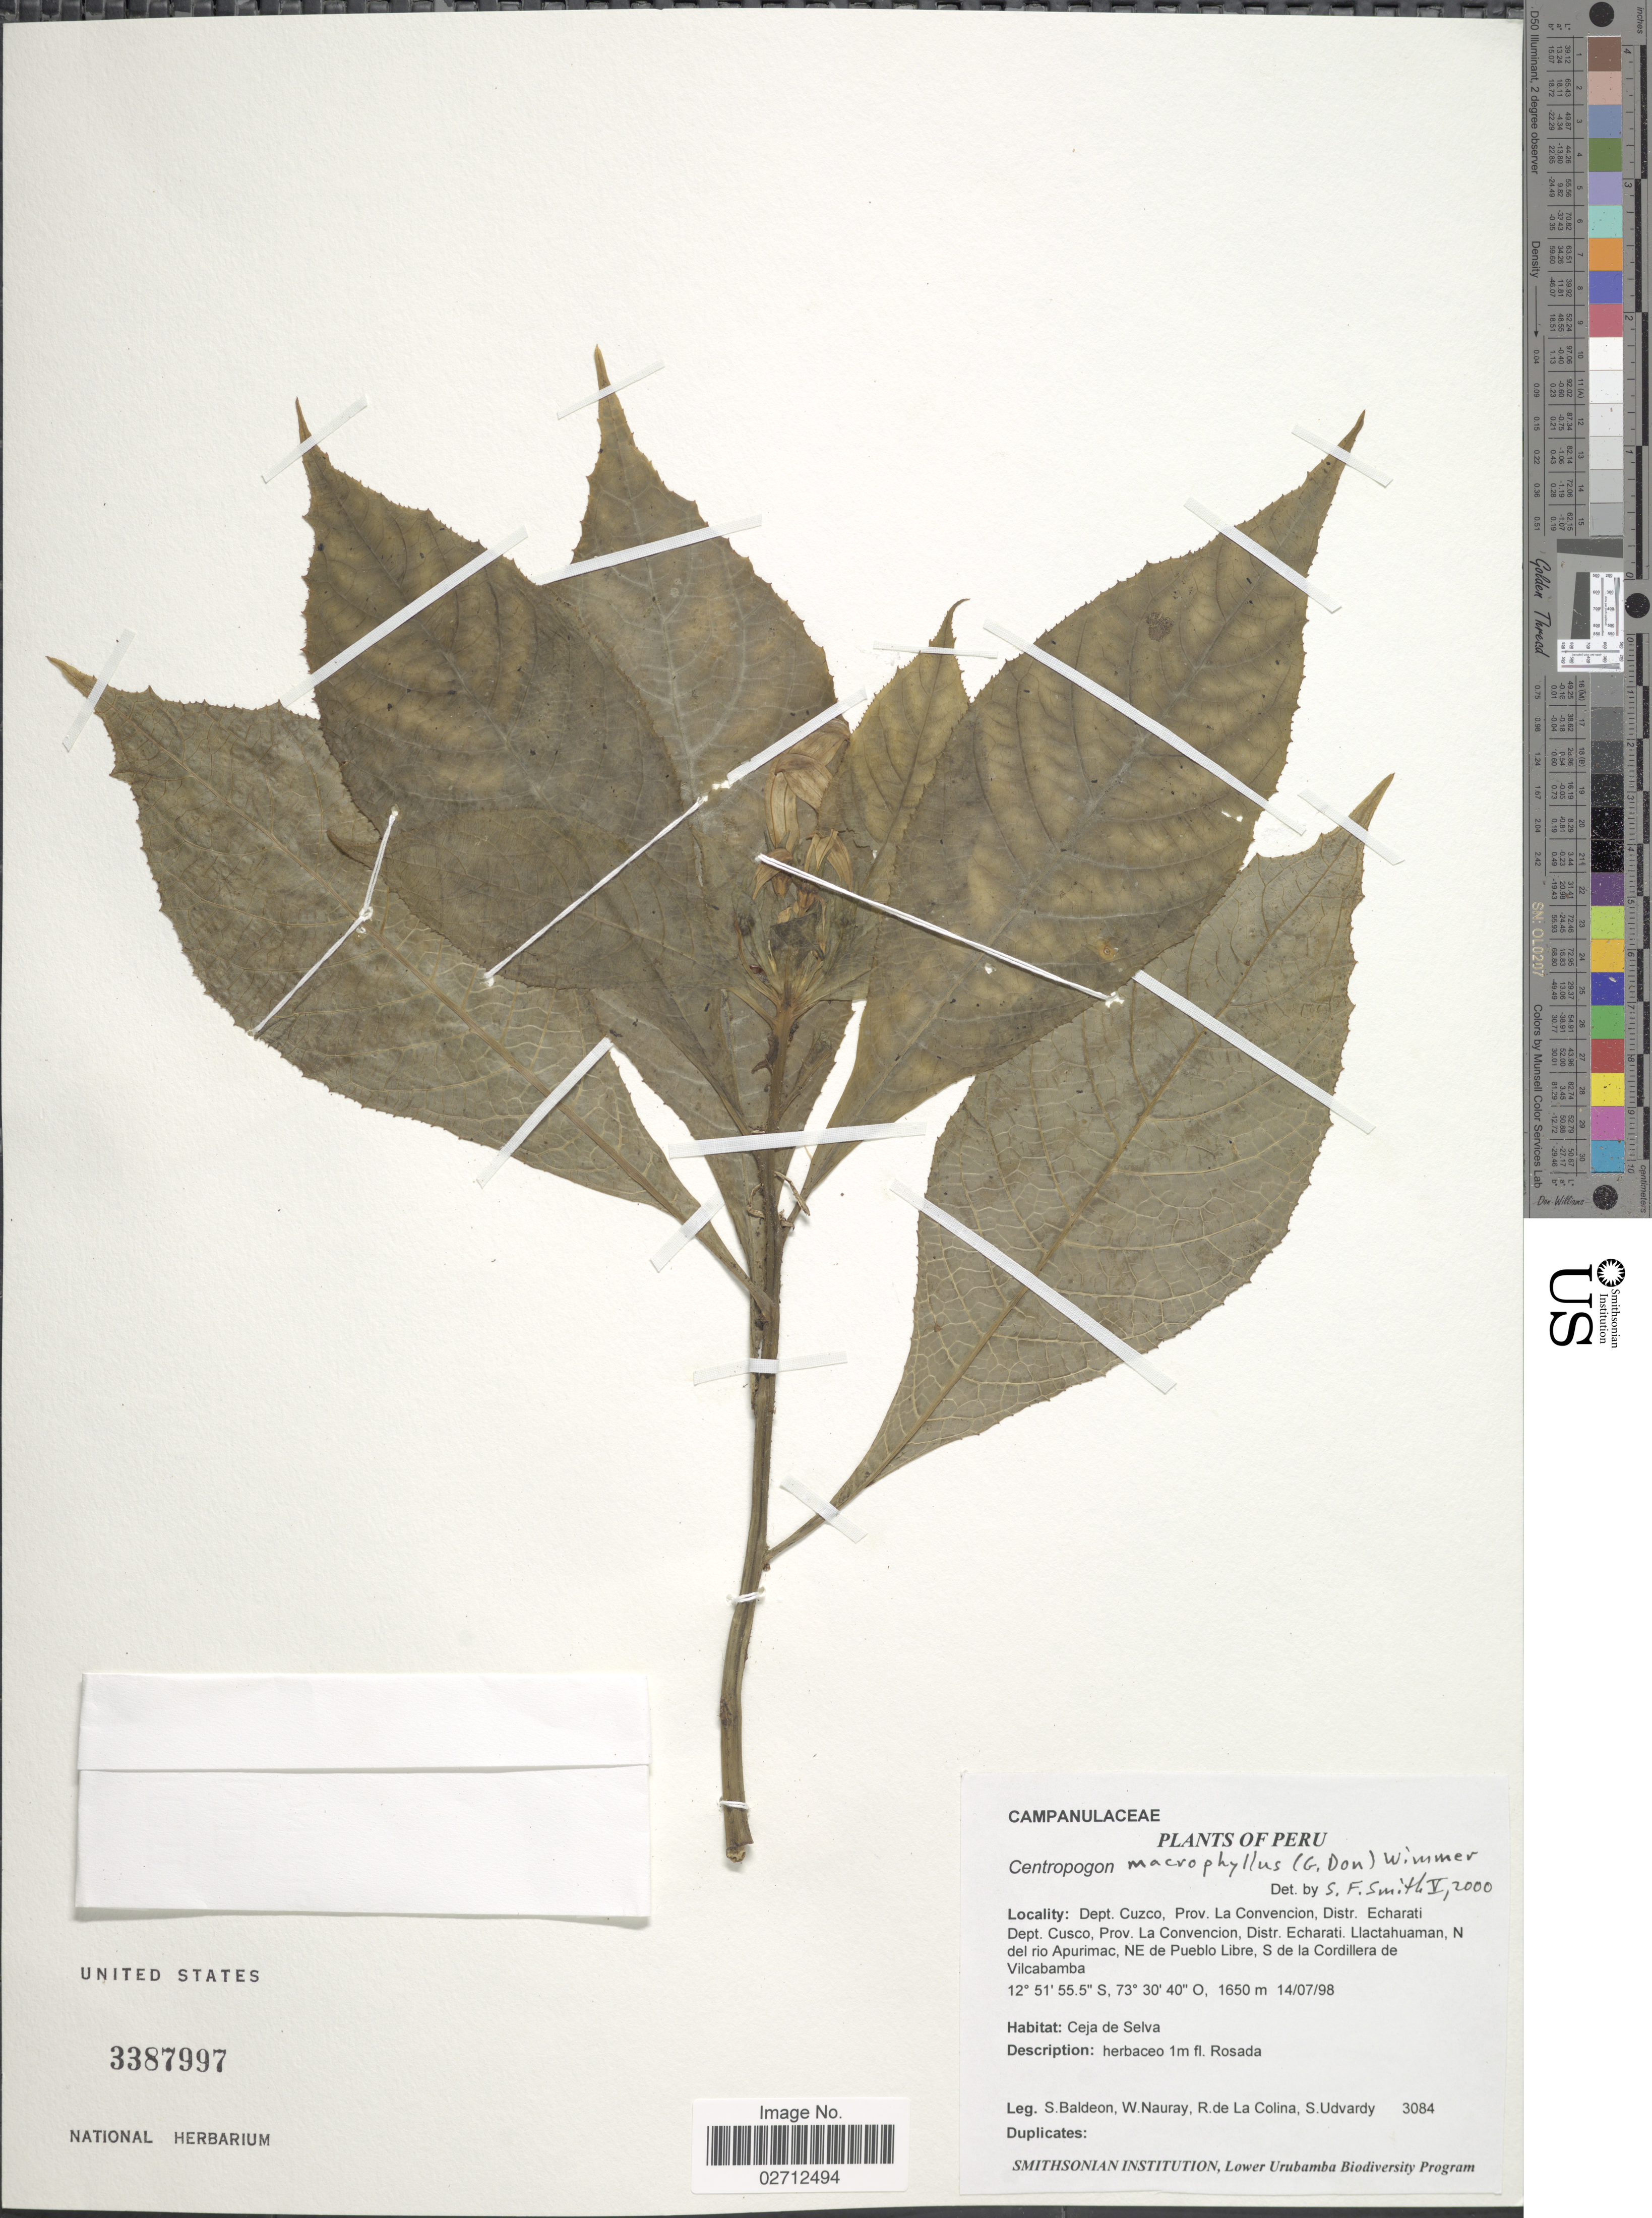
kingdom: Plantae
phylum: Tracheophyta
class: Magnoliopsida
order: Asterales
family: Campanulaceae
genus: Centropogon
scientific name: Centropogon macrophyllus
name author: (G. Don) E. Wimm.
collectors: S. Baldeon, W. Nauray, R. de La Colina & S. Udvardy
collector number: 3084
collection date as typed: Transcribed d/m/y: 14/7/98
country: Peru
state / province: Cusco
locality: Dept. Cuzco, Prov. La Convencion, Distr. Echarati Dept. Cucsco, Llactahuaman, N del rio Apurimac, NE de Pueblo Libre, S de la Cordillera de Vilcabamba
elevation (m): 1650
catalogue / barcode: US 3387997